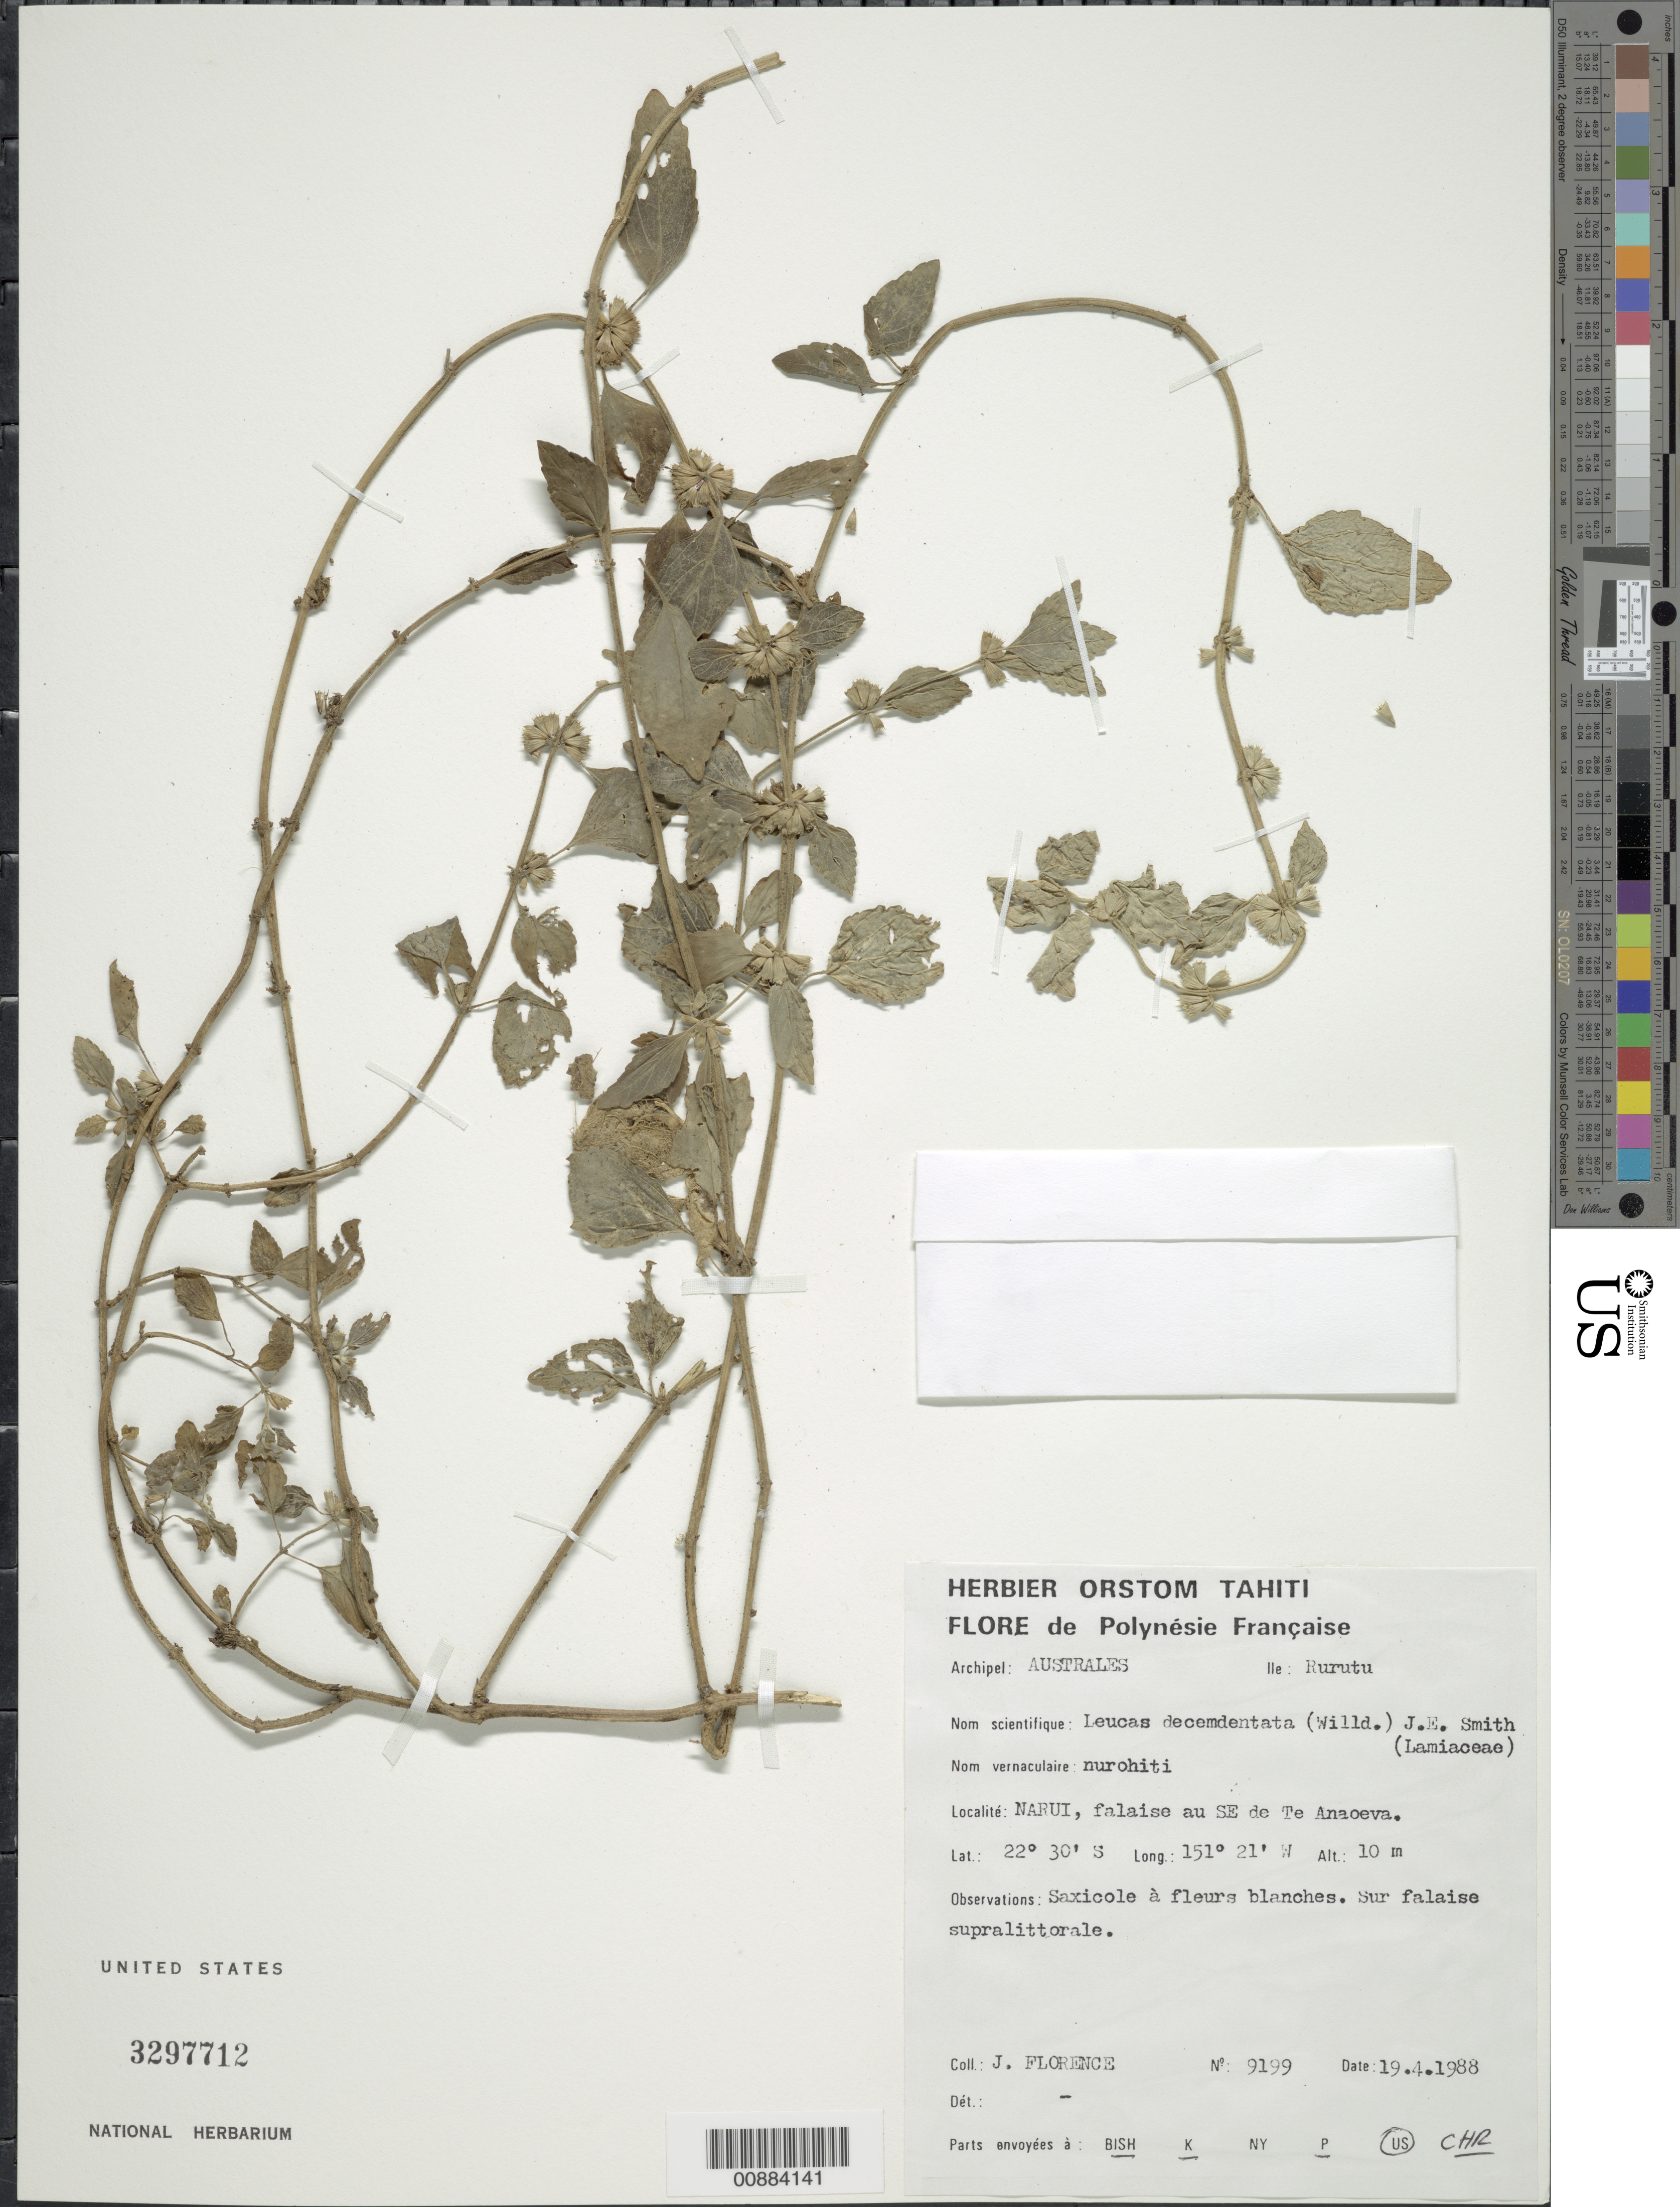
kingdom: Plantae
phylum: Tracheophyta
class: Magnoliopsida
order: Lamiales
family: Lamiaceae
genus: Leucas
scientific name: Leucas decemdentata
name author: (Willd.) Sm.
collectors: J. Florence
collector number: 9199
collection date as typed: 19 Apr 1988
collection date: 1988-04-19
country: French Polynesia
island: Rurutu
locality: Narui, falaise au SE de Te Anaoeva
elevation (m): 10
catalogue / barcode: US 3297712